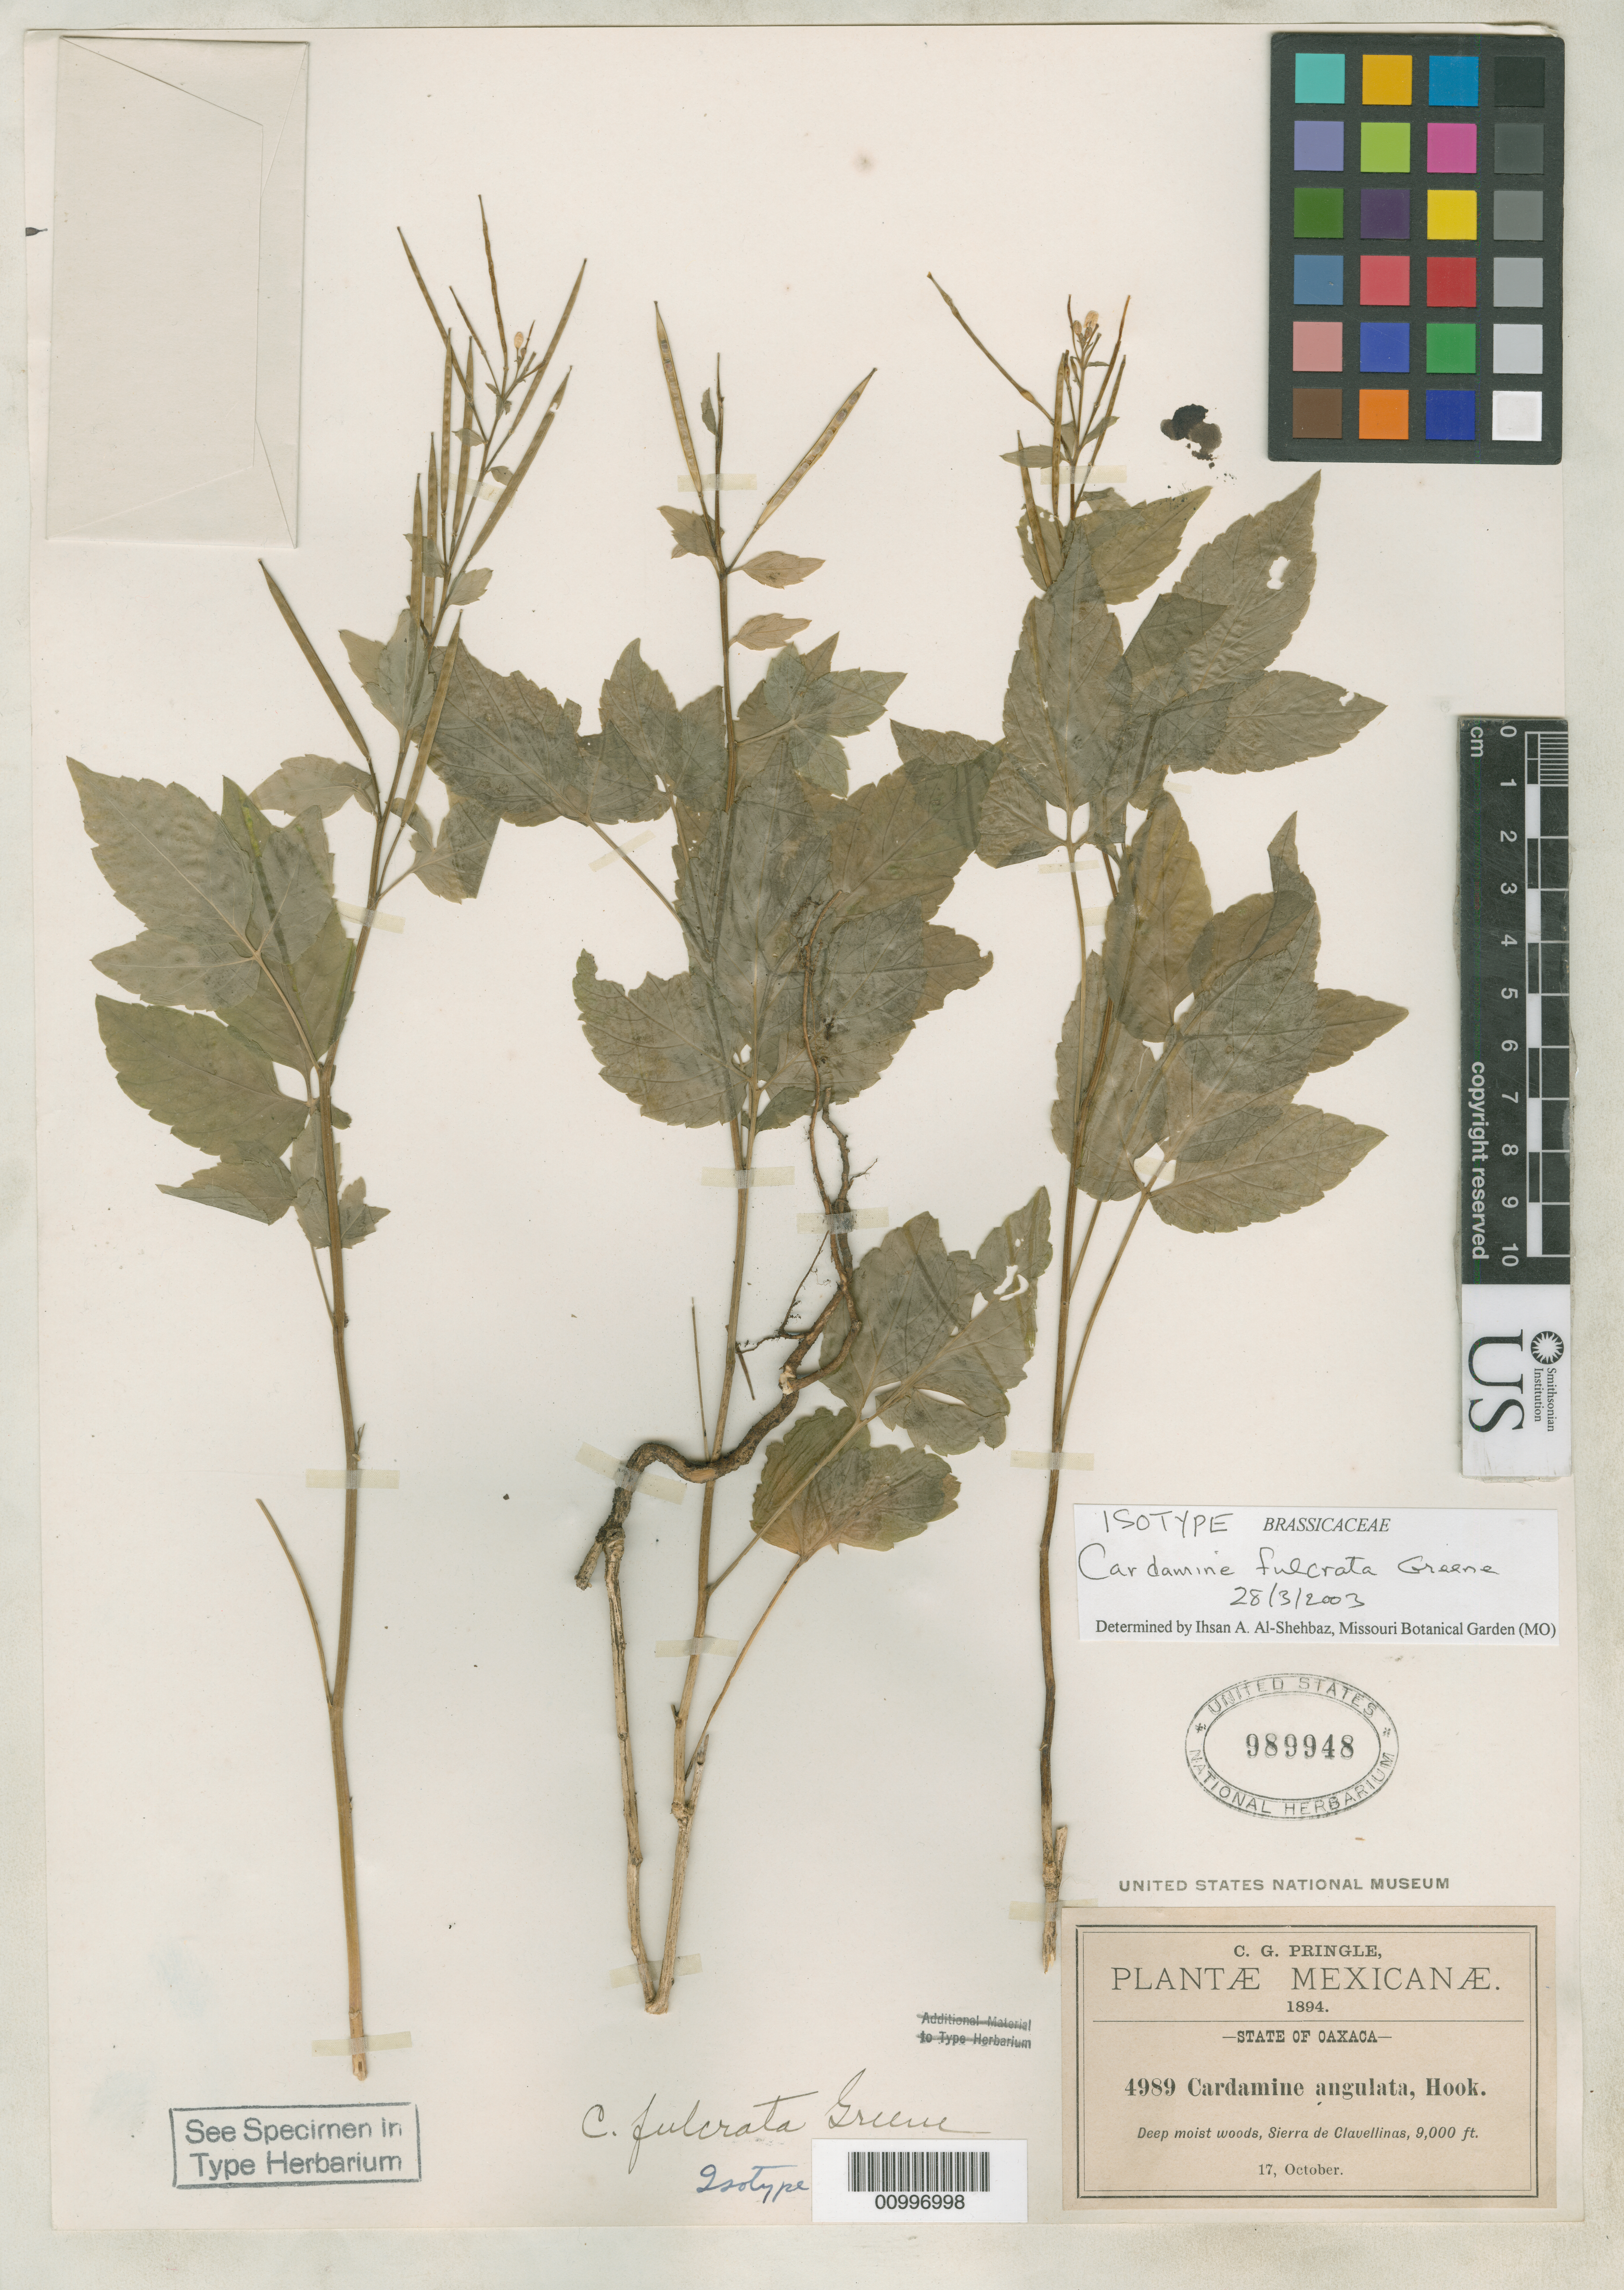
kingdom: Plantae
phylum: Tracheophyta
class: Magnoliopsida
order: Brassicales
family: Brassicaceae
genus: Cardamine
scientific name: Cardamine fulcrata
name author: Greene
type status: Isotype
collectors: C. G. Pringle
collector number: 4989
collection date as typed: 17 Oct 1894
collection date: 1894-10-17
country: Mexico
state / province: Oaxaca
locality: Sierra de Clavellinas.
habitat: Deep moist woods.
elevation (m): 2743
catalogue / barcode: US 989948